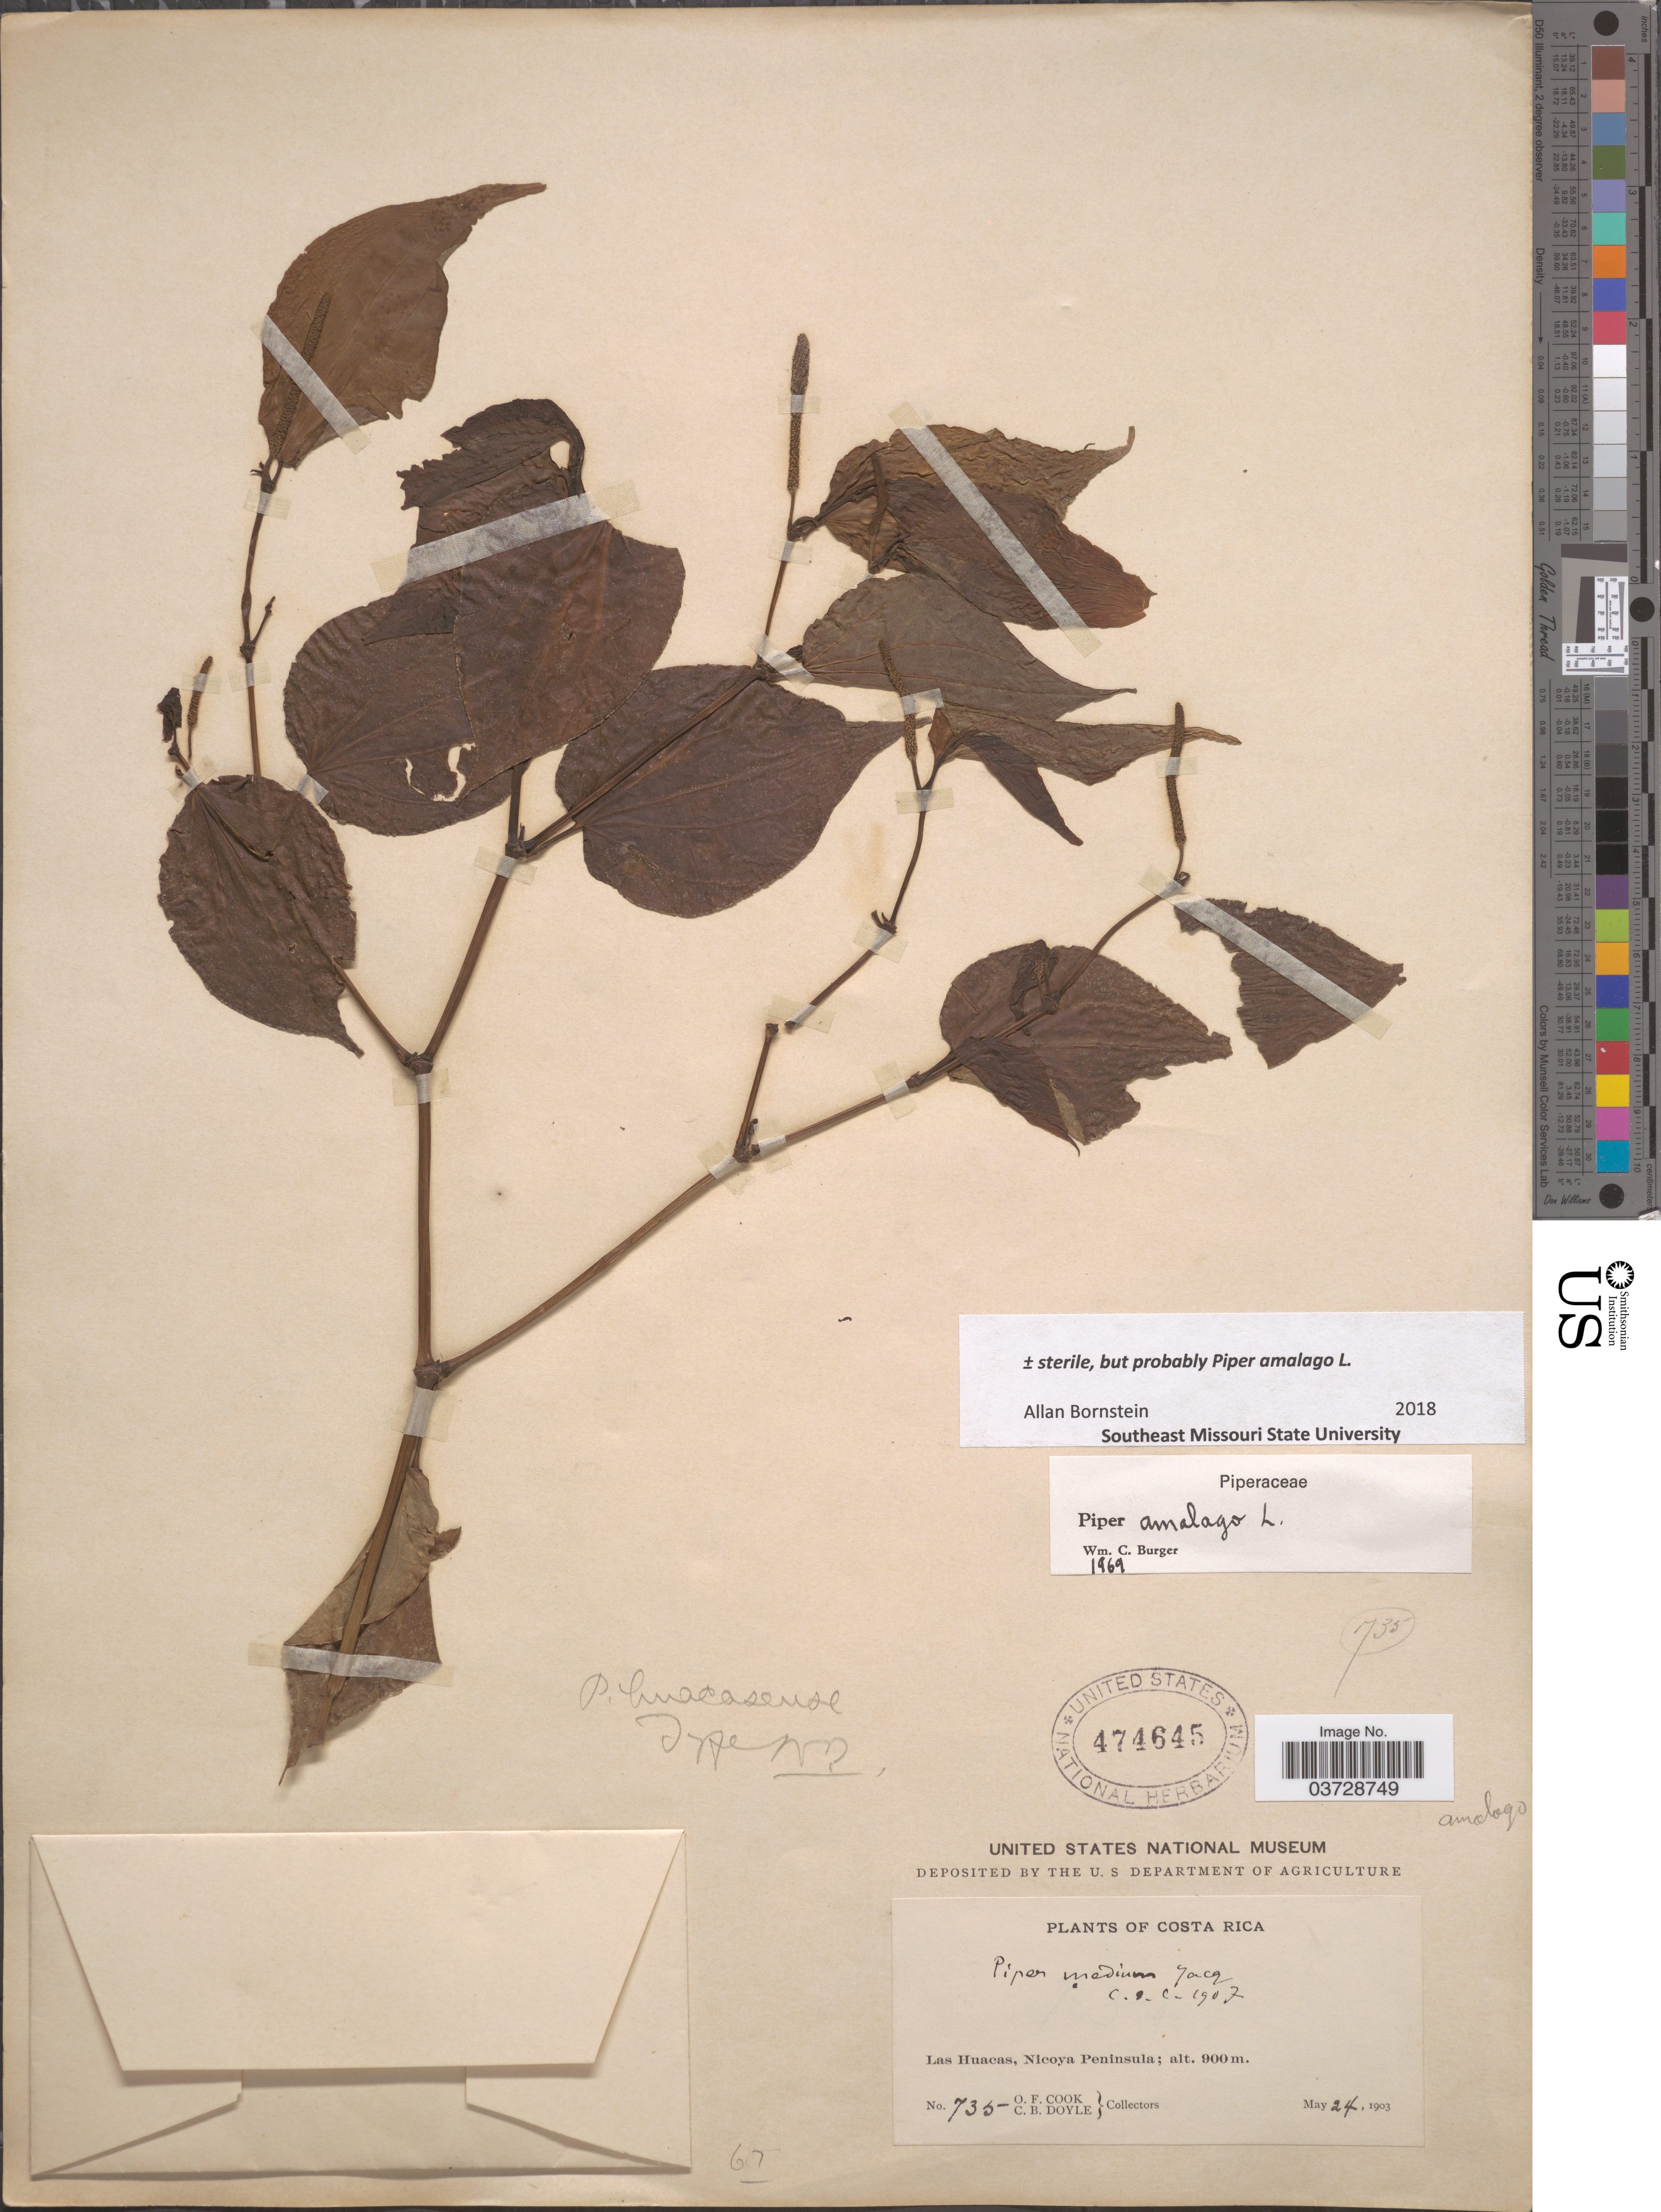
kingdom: Plantae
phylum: Tracheophyta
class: Magnoliopsida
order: Piperales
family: Piperaceae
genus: Piper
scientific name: Piper amalago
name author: L.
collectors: O. F. Cook & C. Doyle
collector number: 735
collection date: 1903-05-24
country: Costa Rica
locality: Las Huacas, Nicoya Peninsula.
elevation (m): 900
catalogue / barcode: US 474645